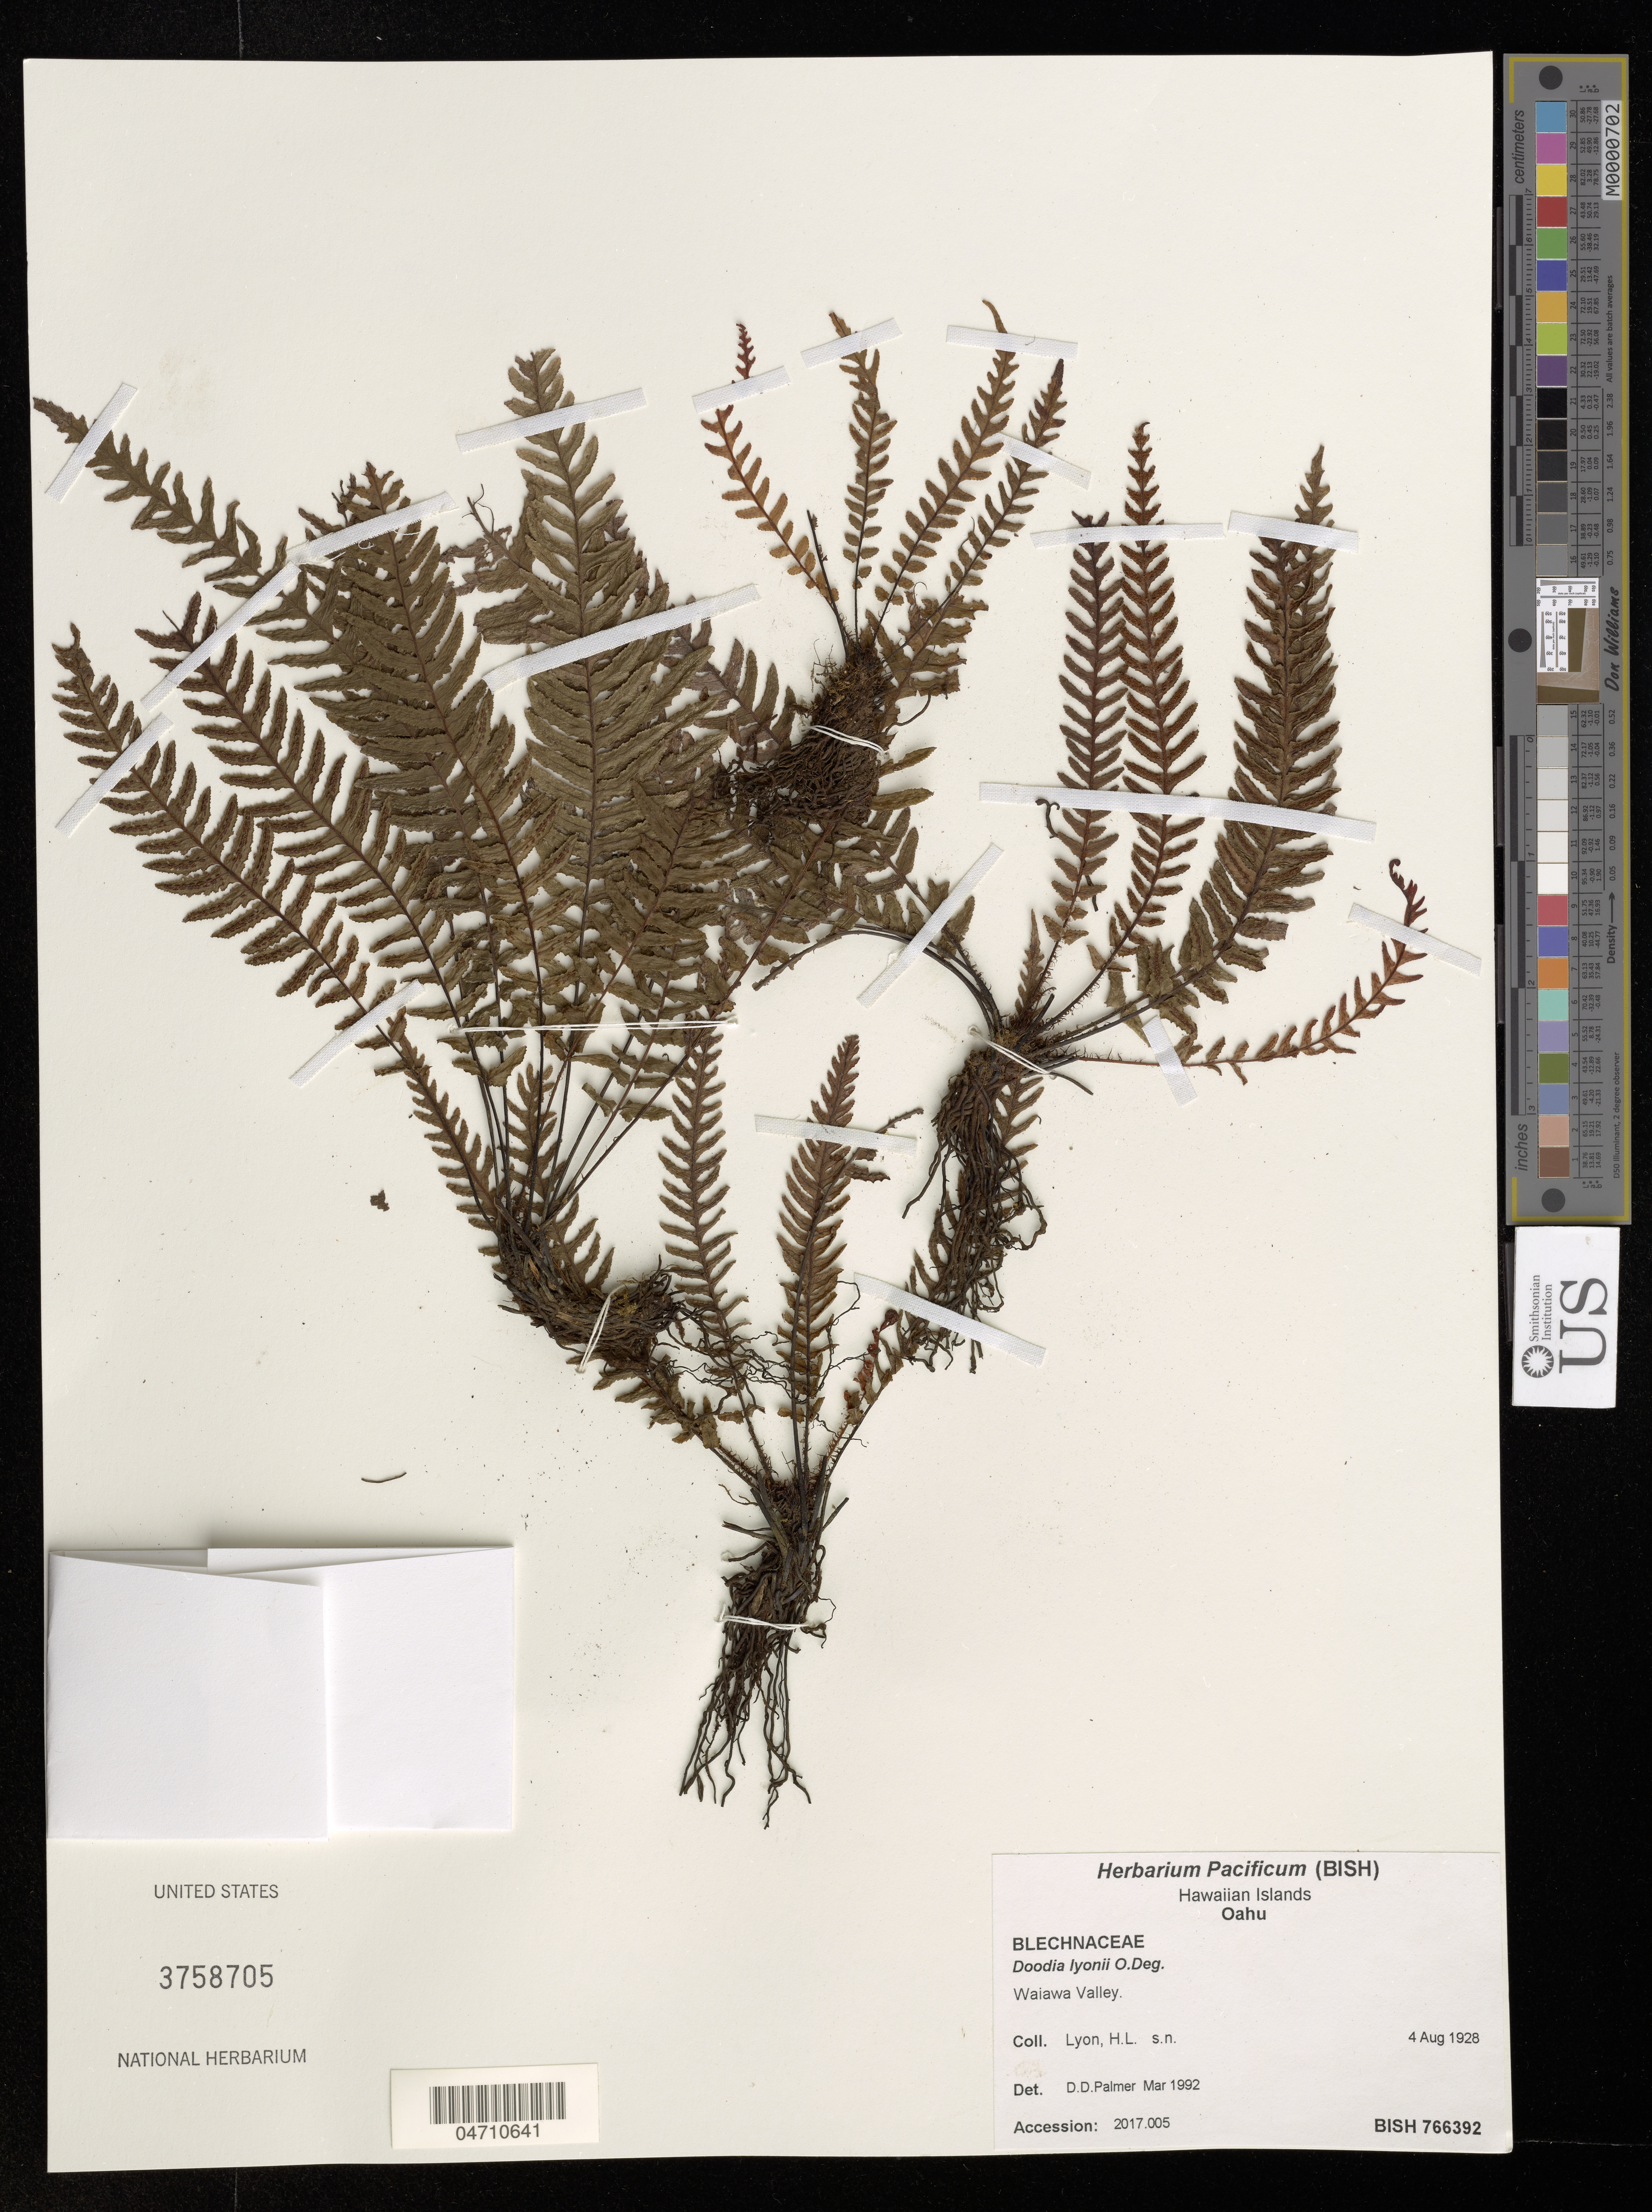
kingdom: Plantae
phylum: Tracheophyta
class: Polypodiopsida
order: Polypodiales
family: Blechnaceae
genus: Doodia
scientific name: Doodia lyonii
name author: O. Deg.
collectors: H. Lyon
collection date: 1928-08-04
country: United States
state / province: Hawaii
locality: Hawaiian Islands. Oahu. Waiawa Valley.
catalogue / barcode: US 3758705